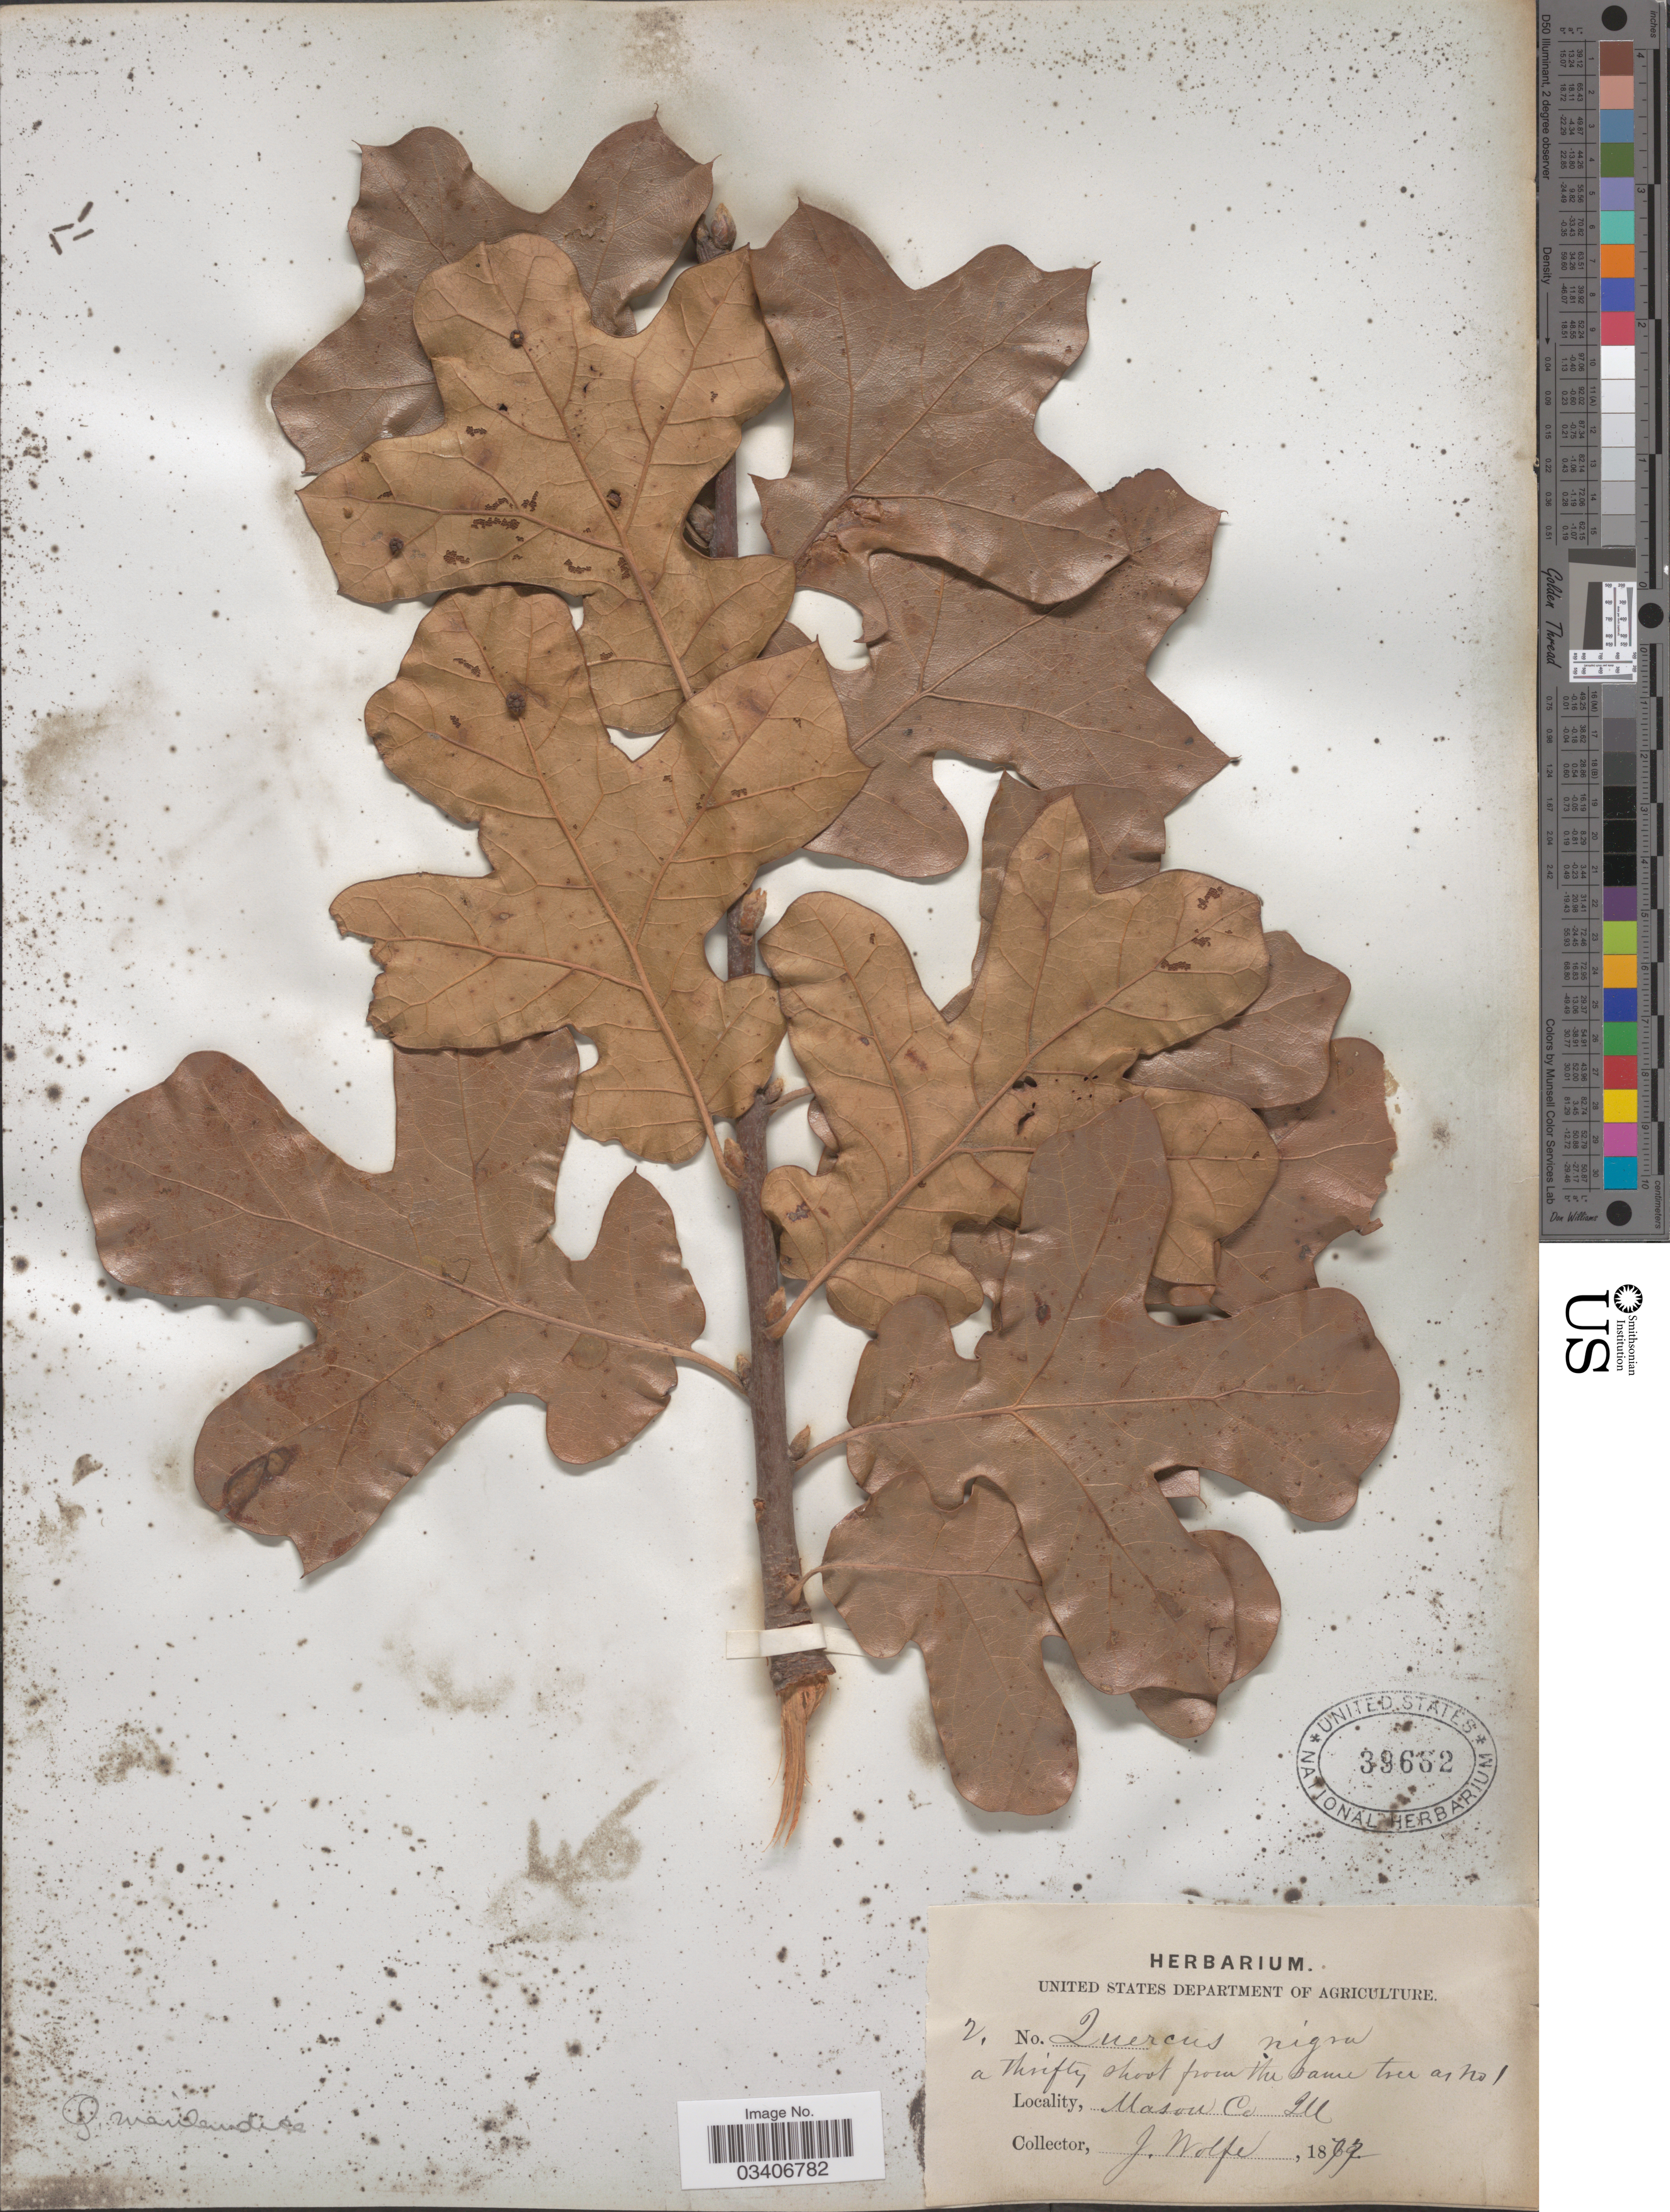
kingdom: Plantae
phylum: Tracheophyta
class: Magnoliopsida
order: Fagales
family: Fagaceae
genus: Quercus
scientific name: Quercus marilandica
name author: (L.) Münchh.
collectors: J. Wolfe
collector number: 2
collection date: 1877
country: United States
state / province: Illinois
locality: Mason Co.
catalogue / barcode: US 39662